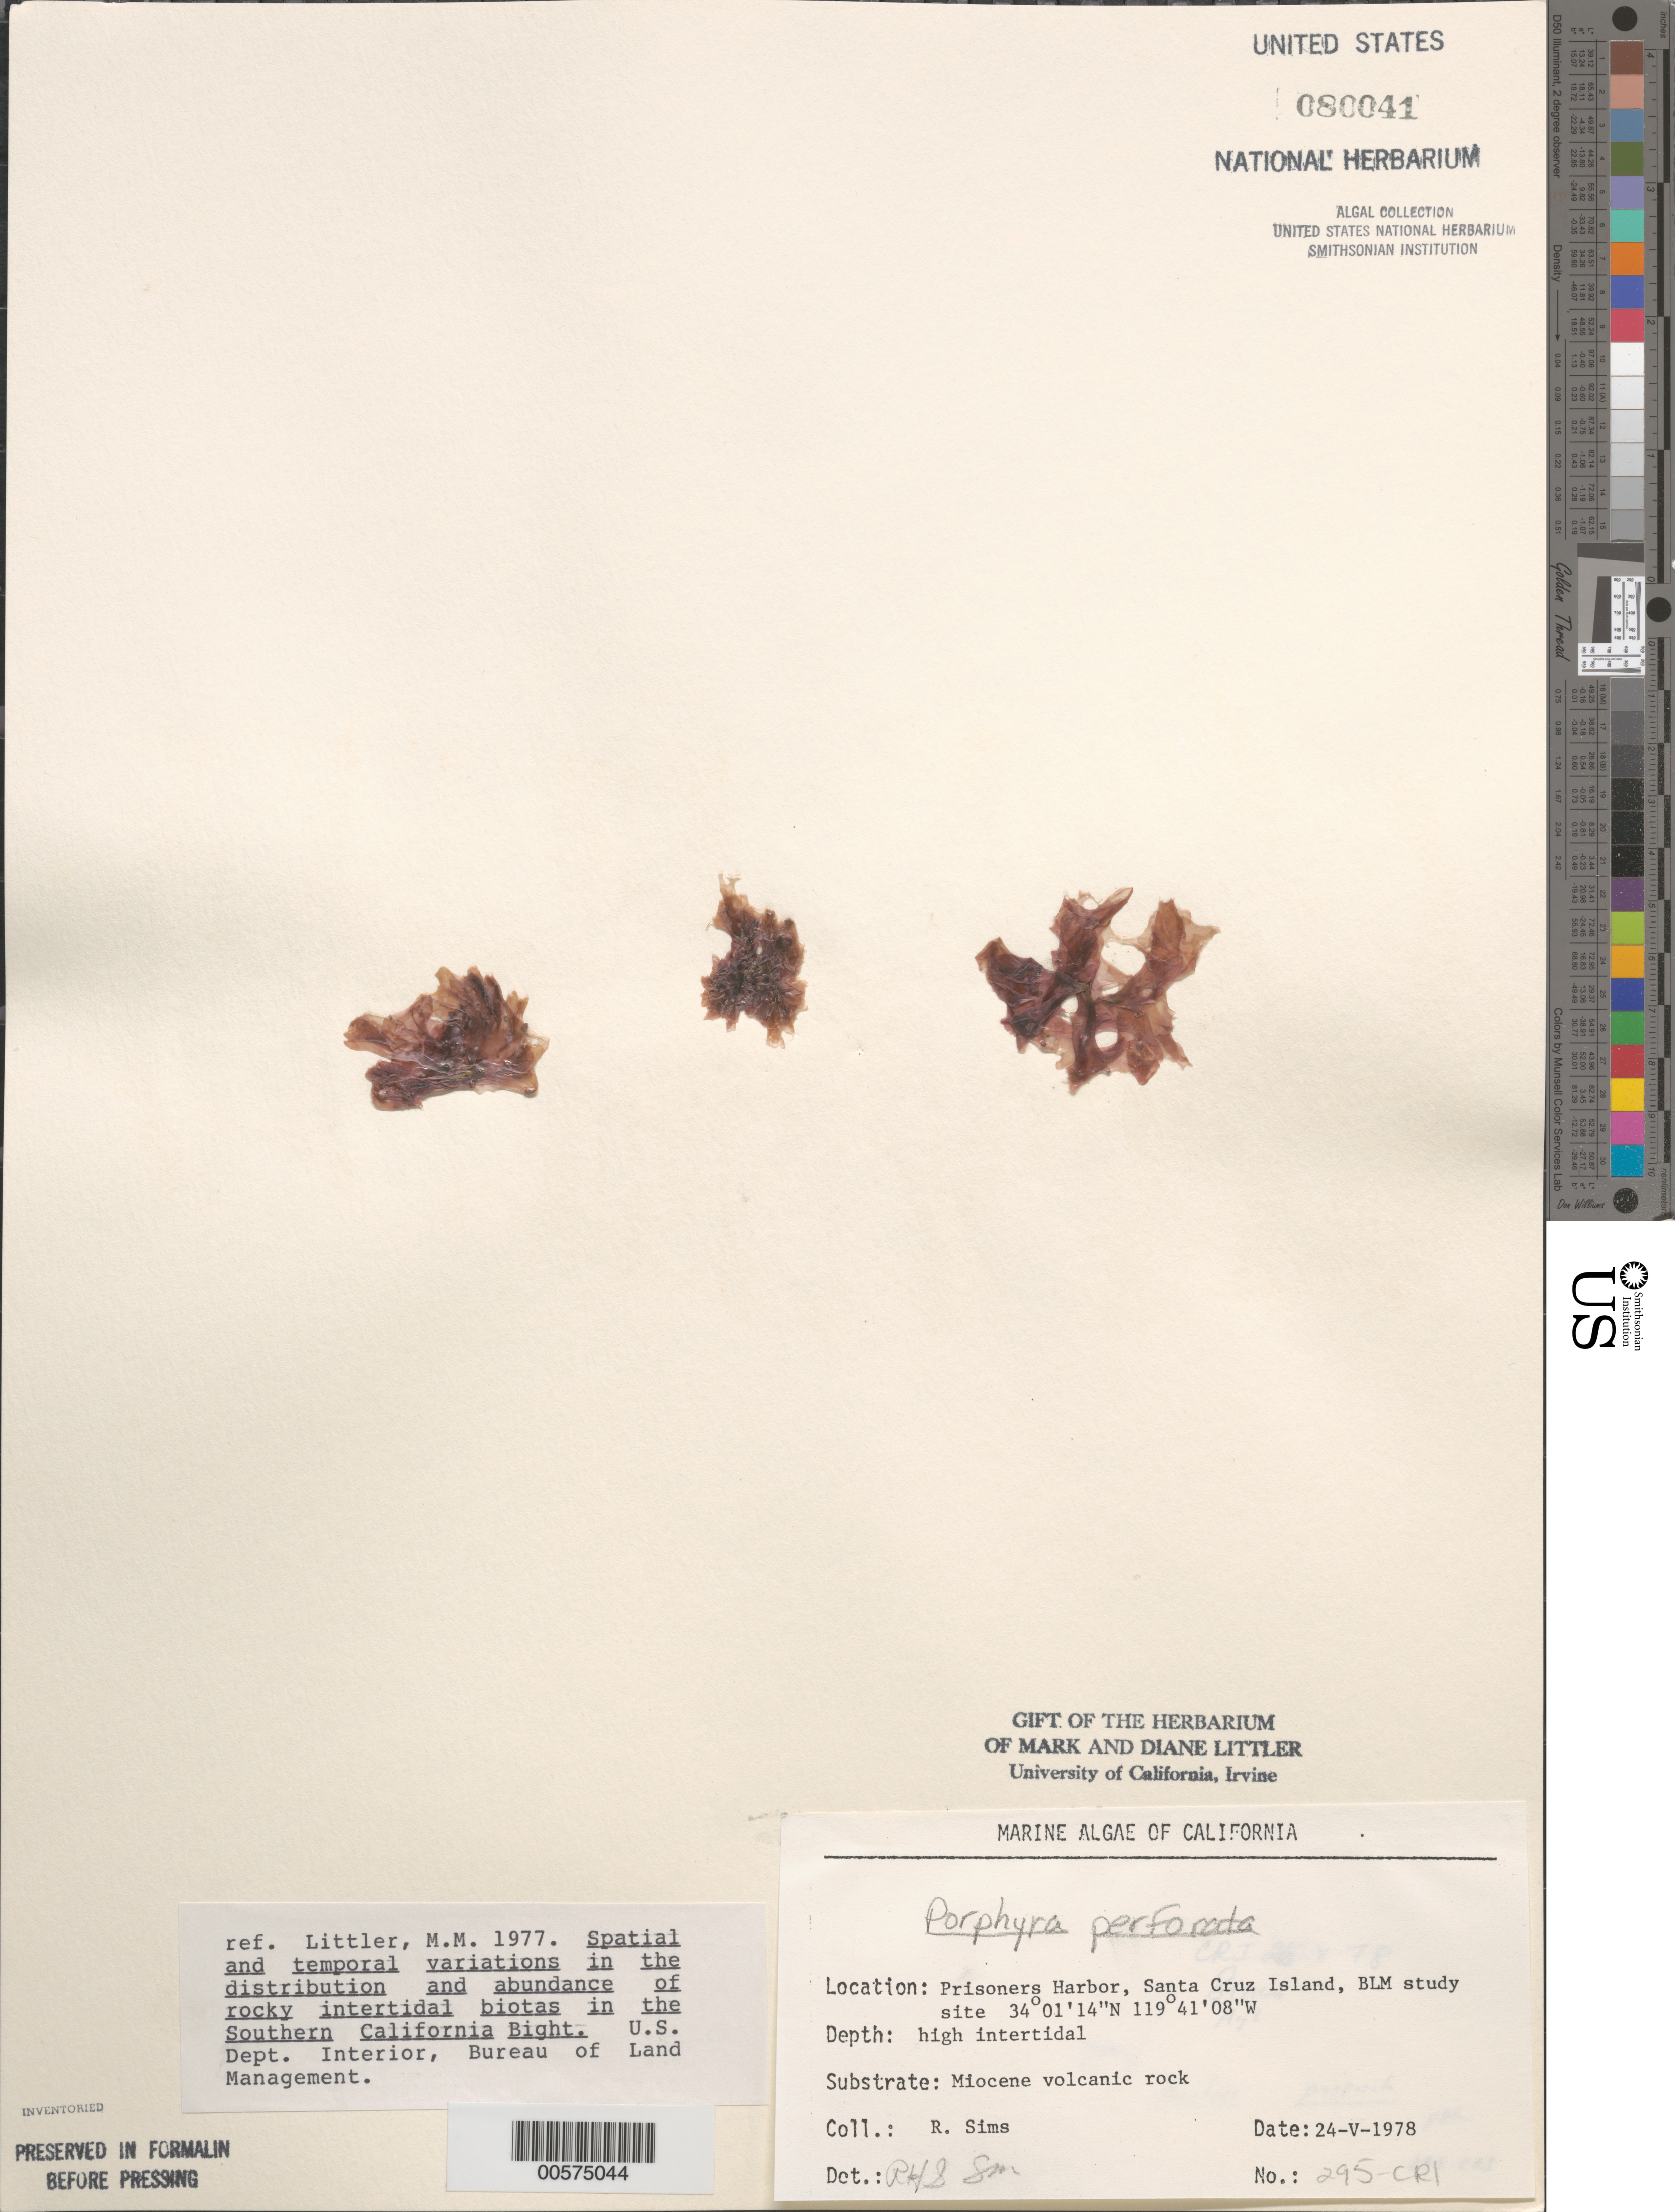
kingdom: Plantae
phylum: Rhodophyta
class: Bangiophyceae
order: Bangiales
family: Bangiaceae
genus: Pyropia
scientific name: Pyropia perforata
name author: (J. Agardh) S.C. Lindstrom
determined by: Algae name updating Project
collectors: R. H. Sims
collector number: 295-cri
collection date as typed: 24 May 1978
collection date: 1978-05-24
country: United States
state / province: California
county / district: Santa Barbara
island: Santa Cruz Island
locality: Prisoners Harbor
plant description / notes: BLM-SOCALBIGHT Rocky Intertidal Survey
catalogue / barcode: US 80041